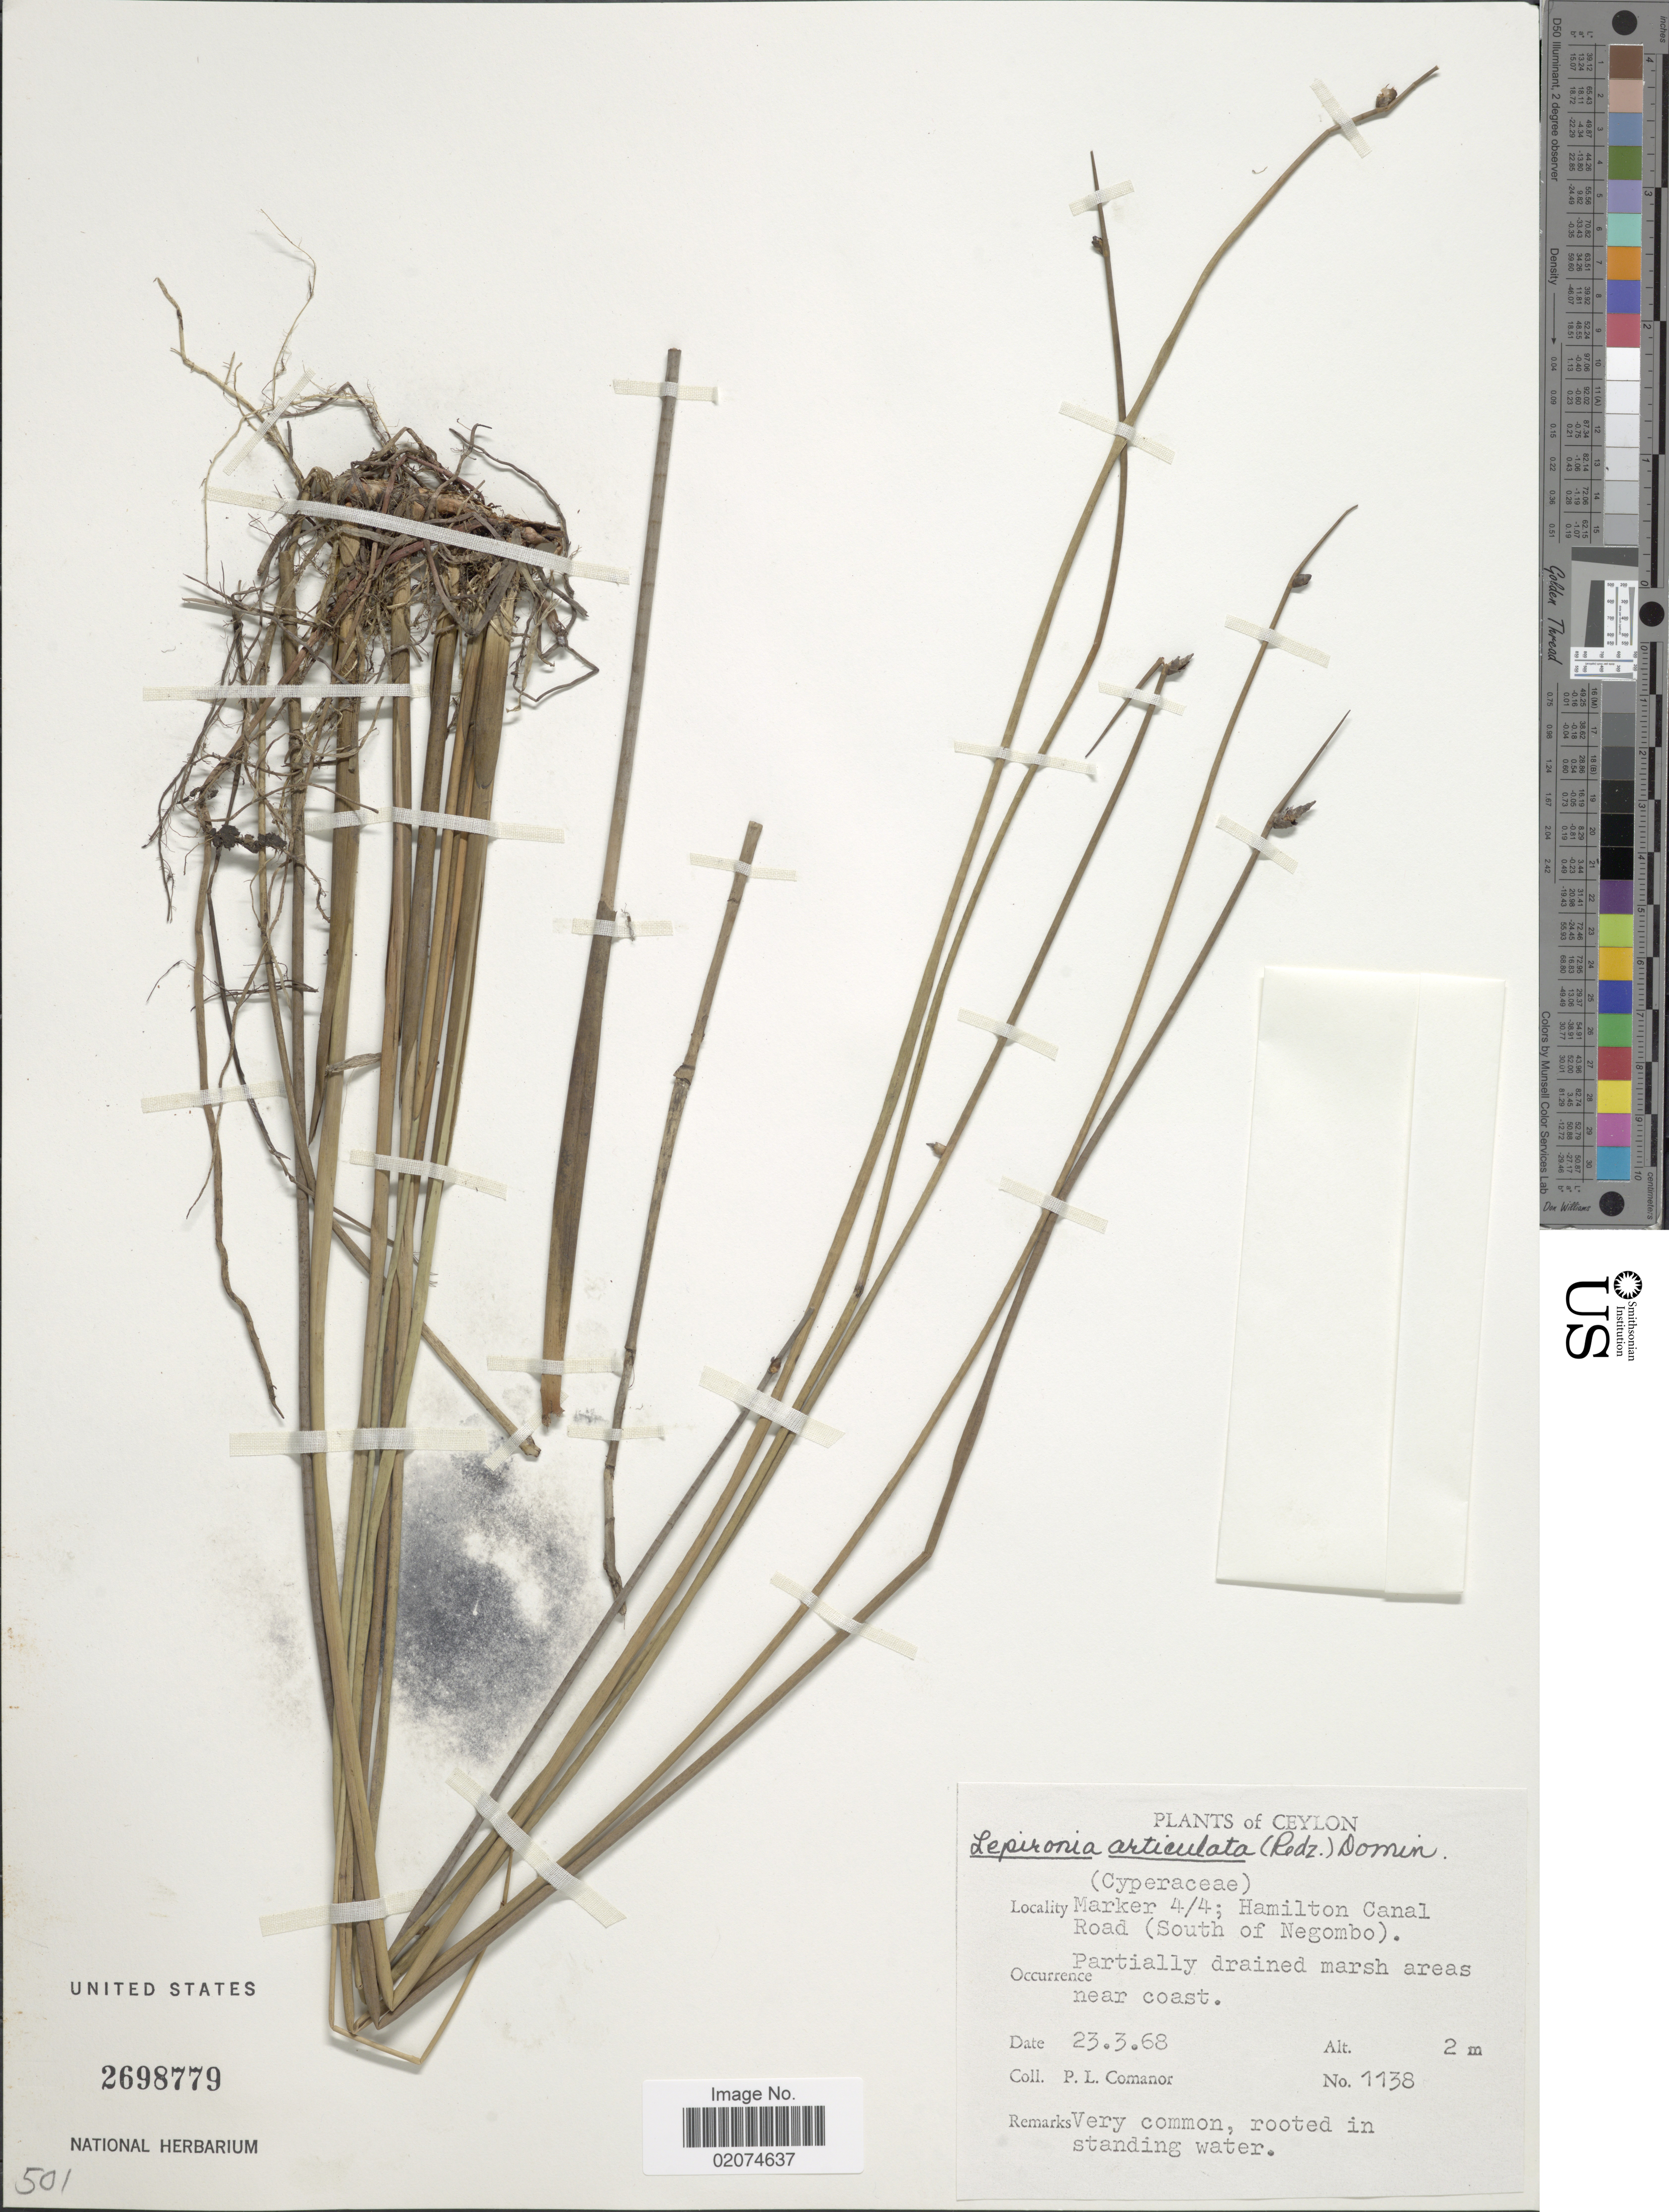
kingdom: Plantae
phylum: Tracheophyta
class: Liliopsida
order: Poales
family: Cyperaceae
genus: Lepironia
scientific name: Lepironia articulata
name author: (Retz.) Domin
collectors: P. Comanor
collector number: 1138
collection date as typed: Transcribed d/m/y: 23/3/68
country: Sri Lanka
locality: Ceylon, Marker 4/4; Hamilton Canal Road (South of Nagombo).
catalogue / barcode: US 2698779